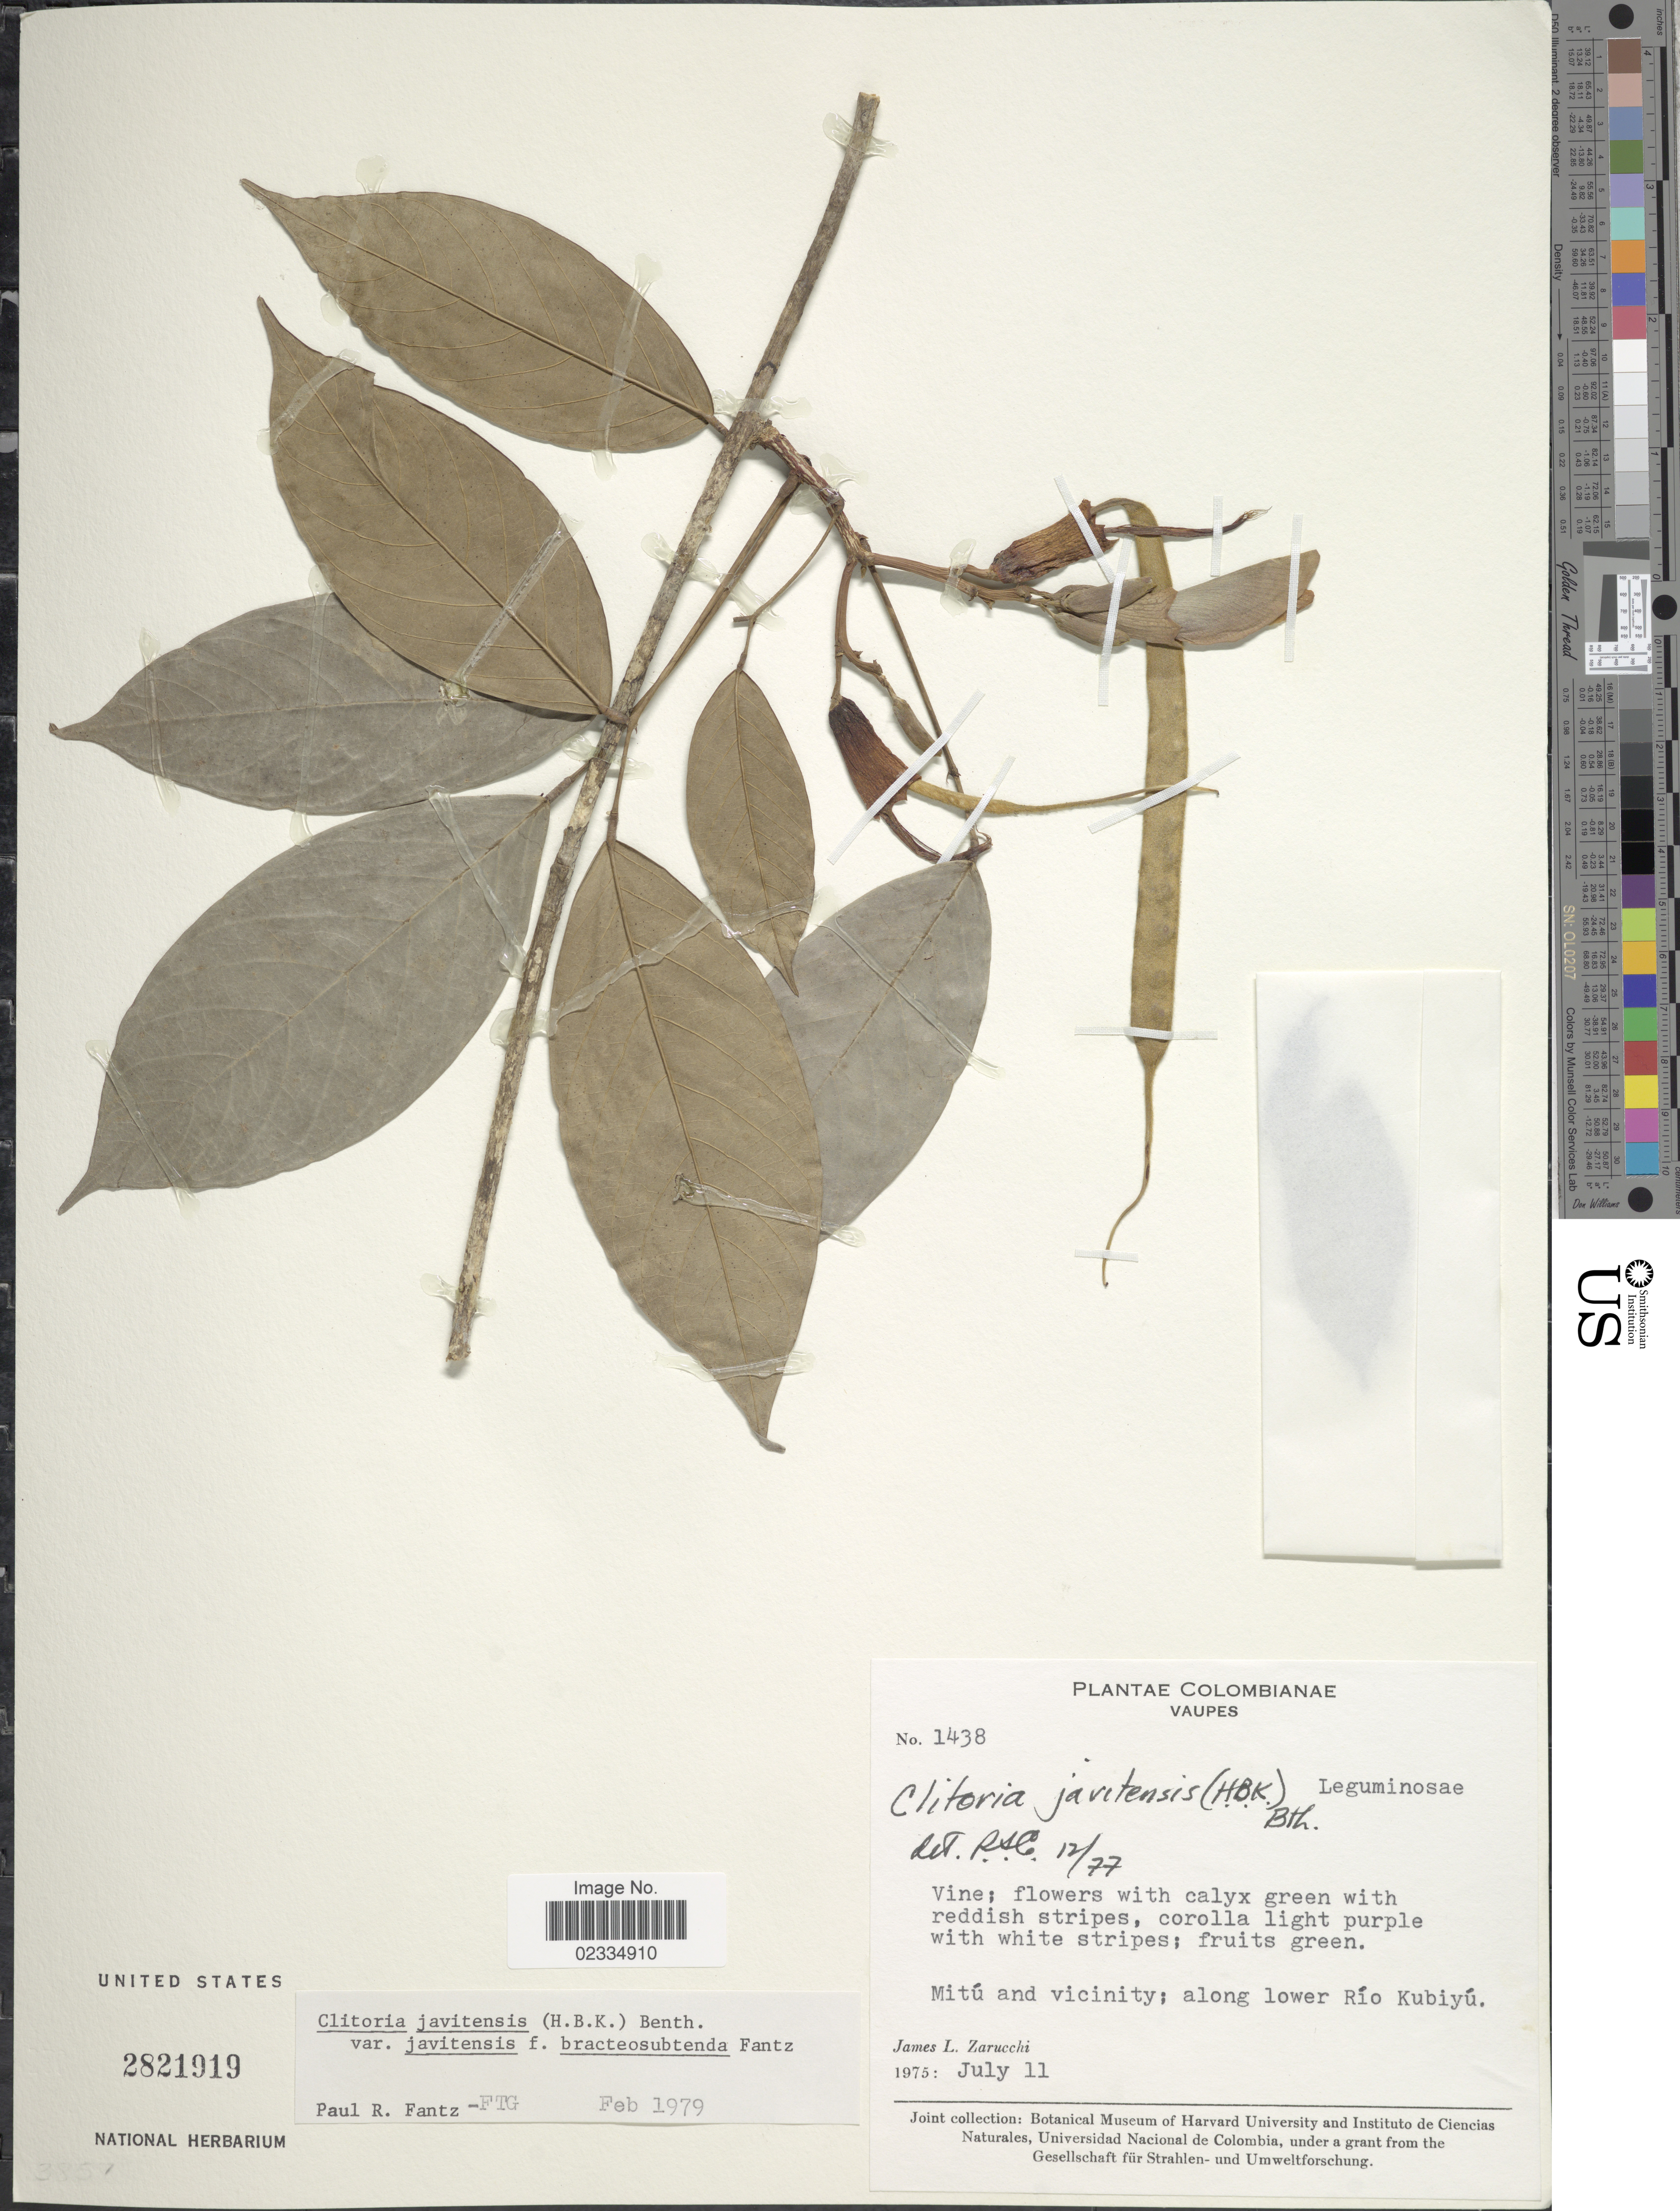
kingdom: Plantae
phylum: Tracheophyta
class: Magnoliopsida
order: Fabales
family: Fabaceae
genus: Clitoria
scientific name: Clitoria javitensis f. bracteosubtenda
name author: Fantz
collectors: J. L. Zarucchi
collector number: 1438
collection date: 1975-07-11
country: Colombia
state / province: Vaupés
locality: Mitu and vicinity; along lower Rio Kubiyu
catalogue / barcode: US 2821919